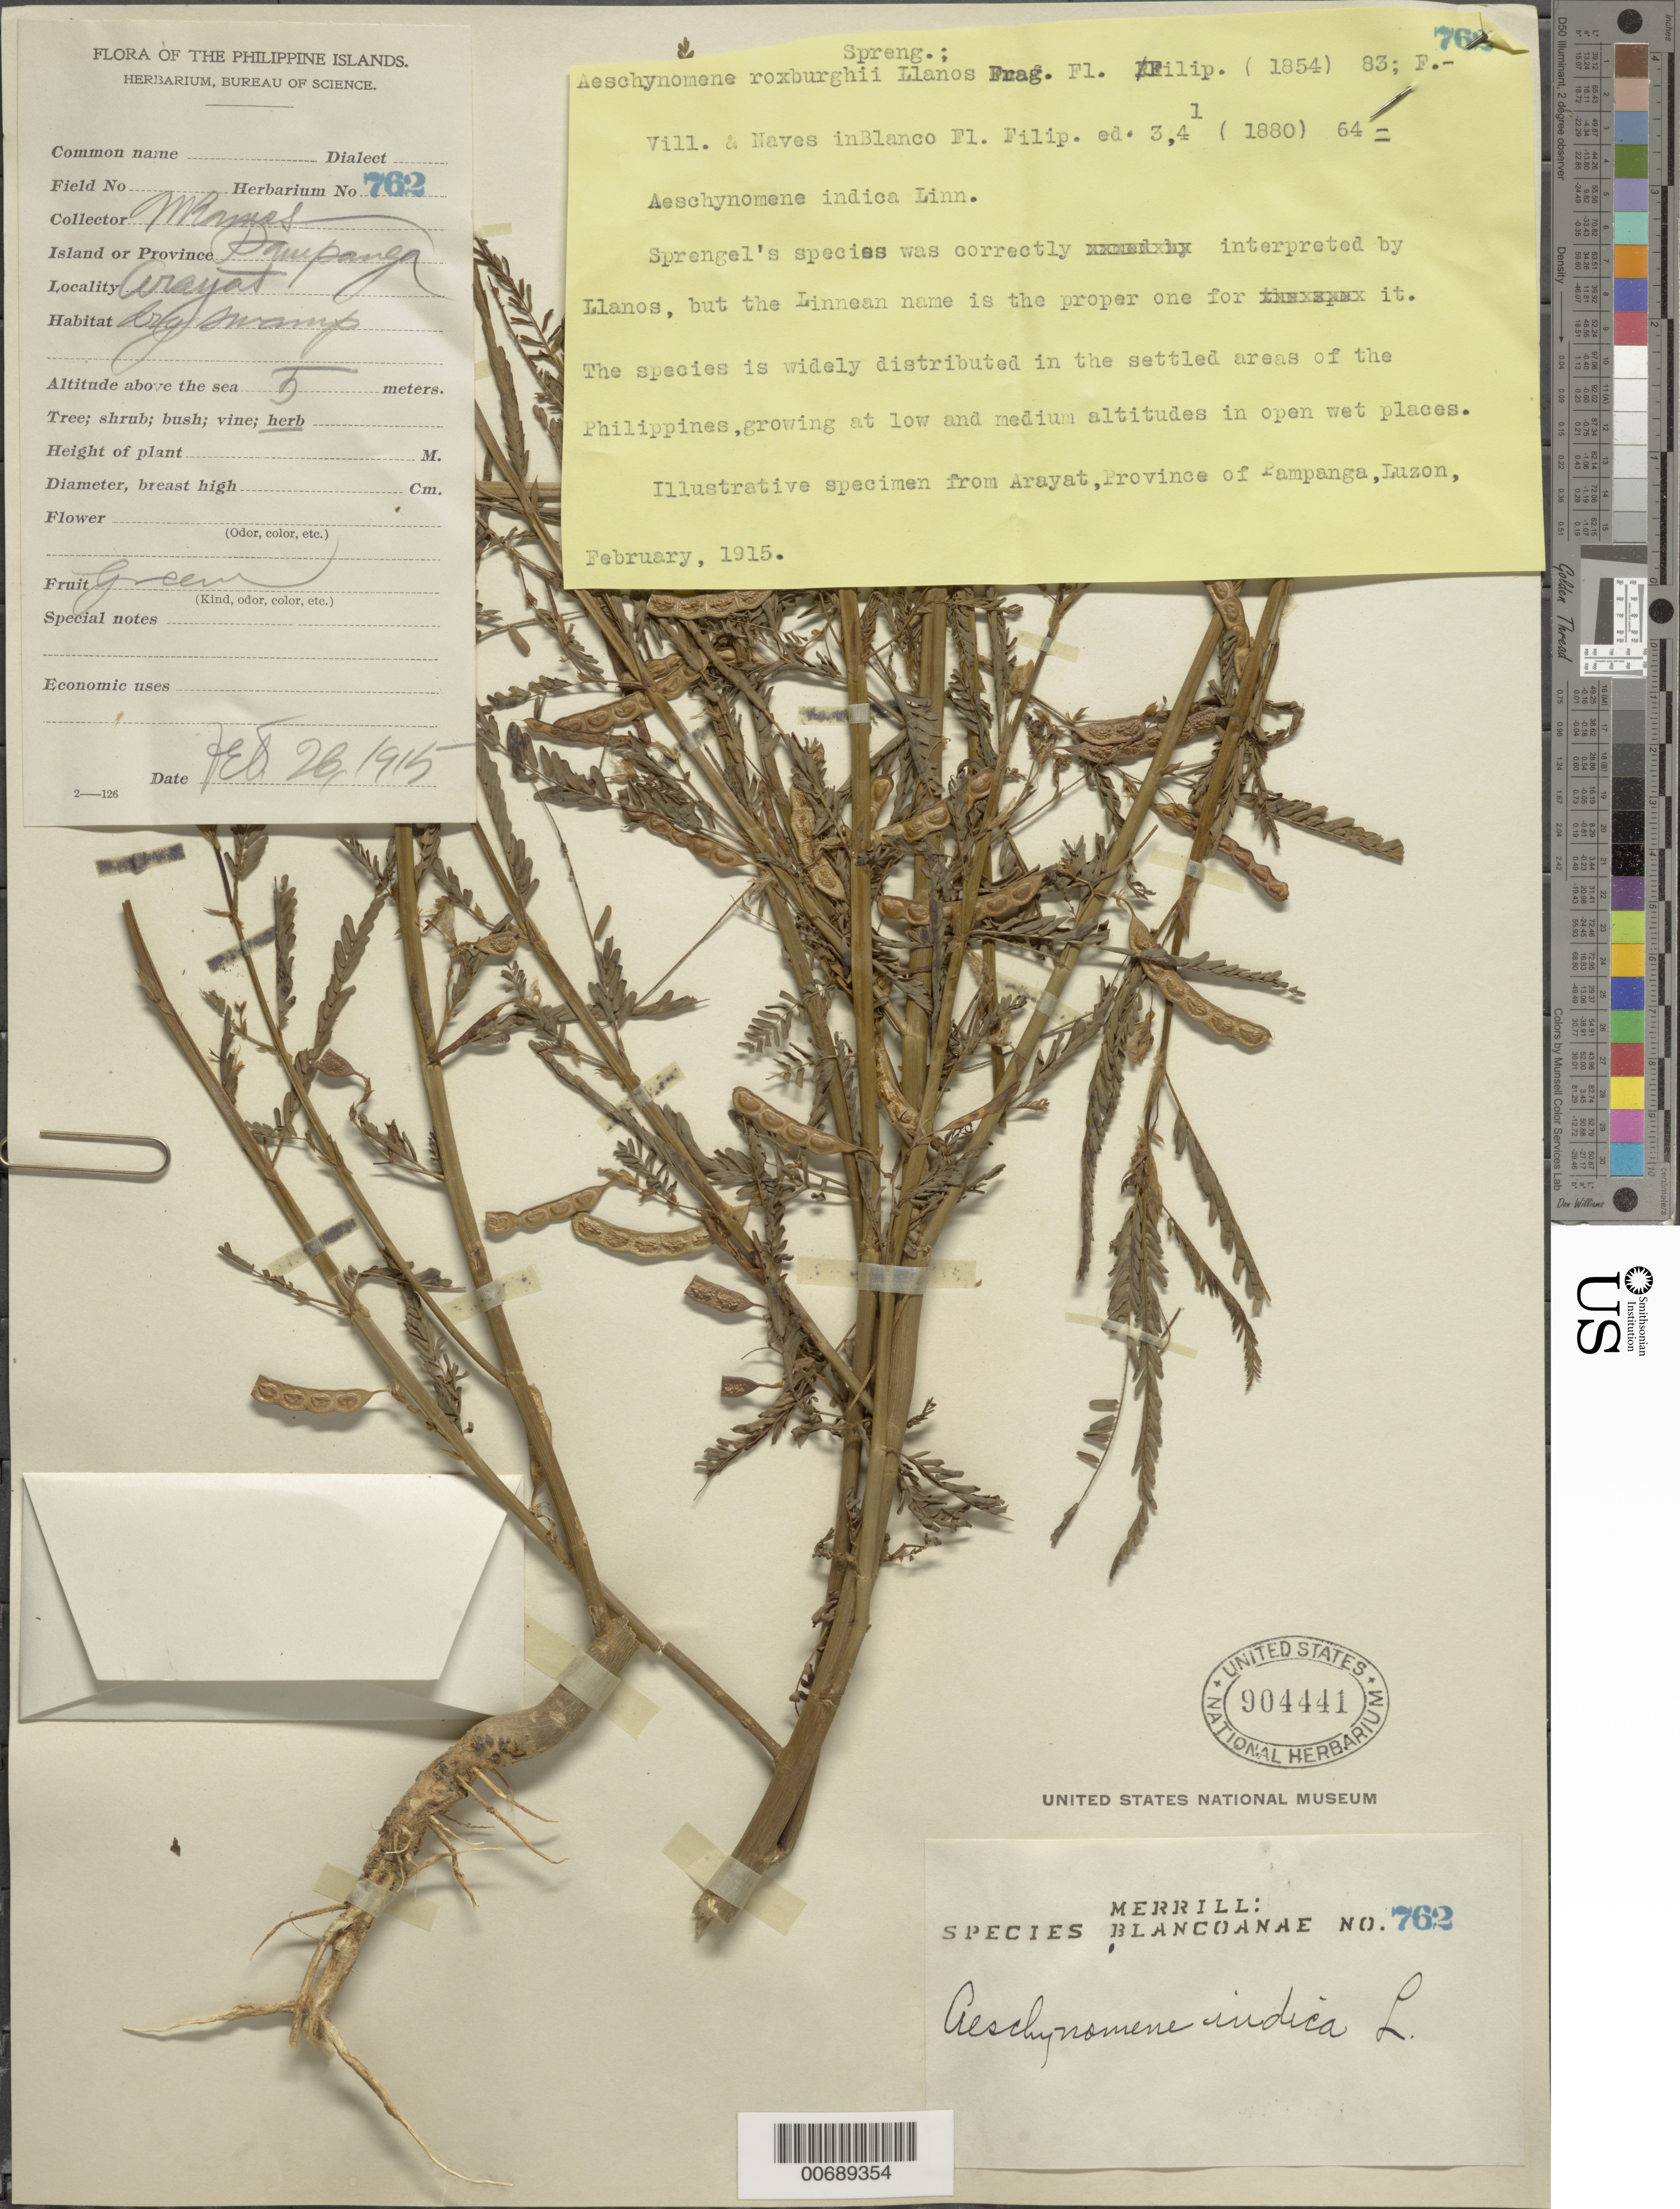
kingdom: Plantae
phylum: Tracheophyta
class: Magnoliopsida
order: Fabales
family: Fabaceae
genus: Aeschynomene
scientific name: Aeschynomene indica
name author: L.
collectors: M. Ramos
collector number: Sp. Blancoan. 0762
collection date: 1915-02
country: Philippines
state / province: Central Luzon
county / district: Pampanga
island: Luzon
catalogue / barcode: US 904441